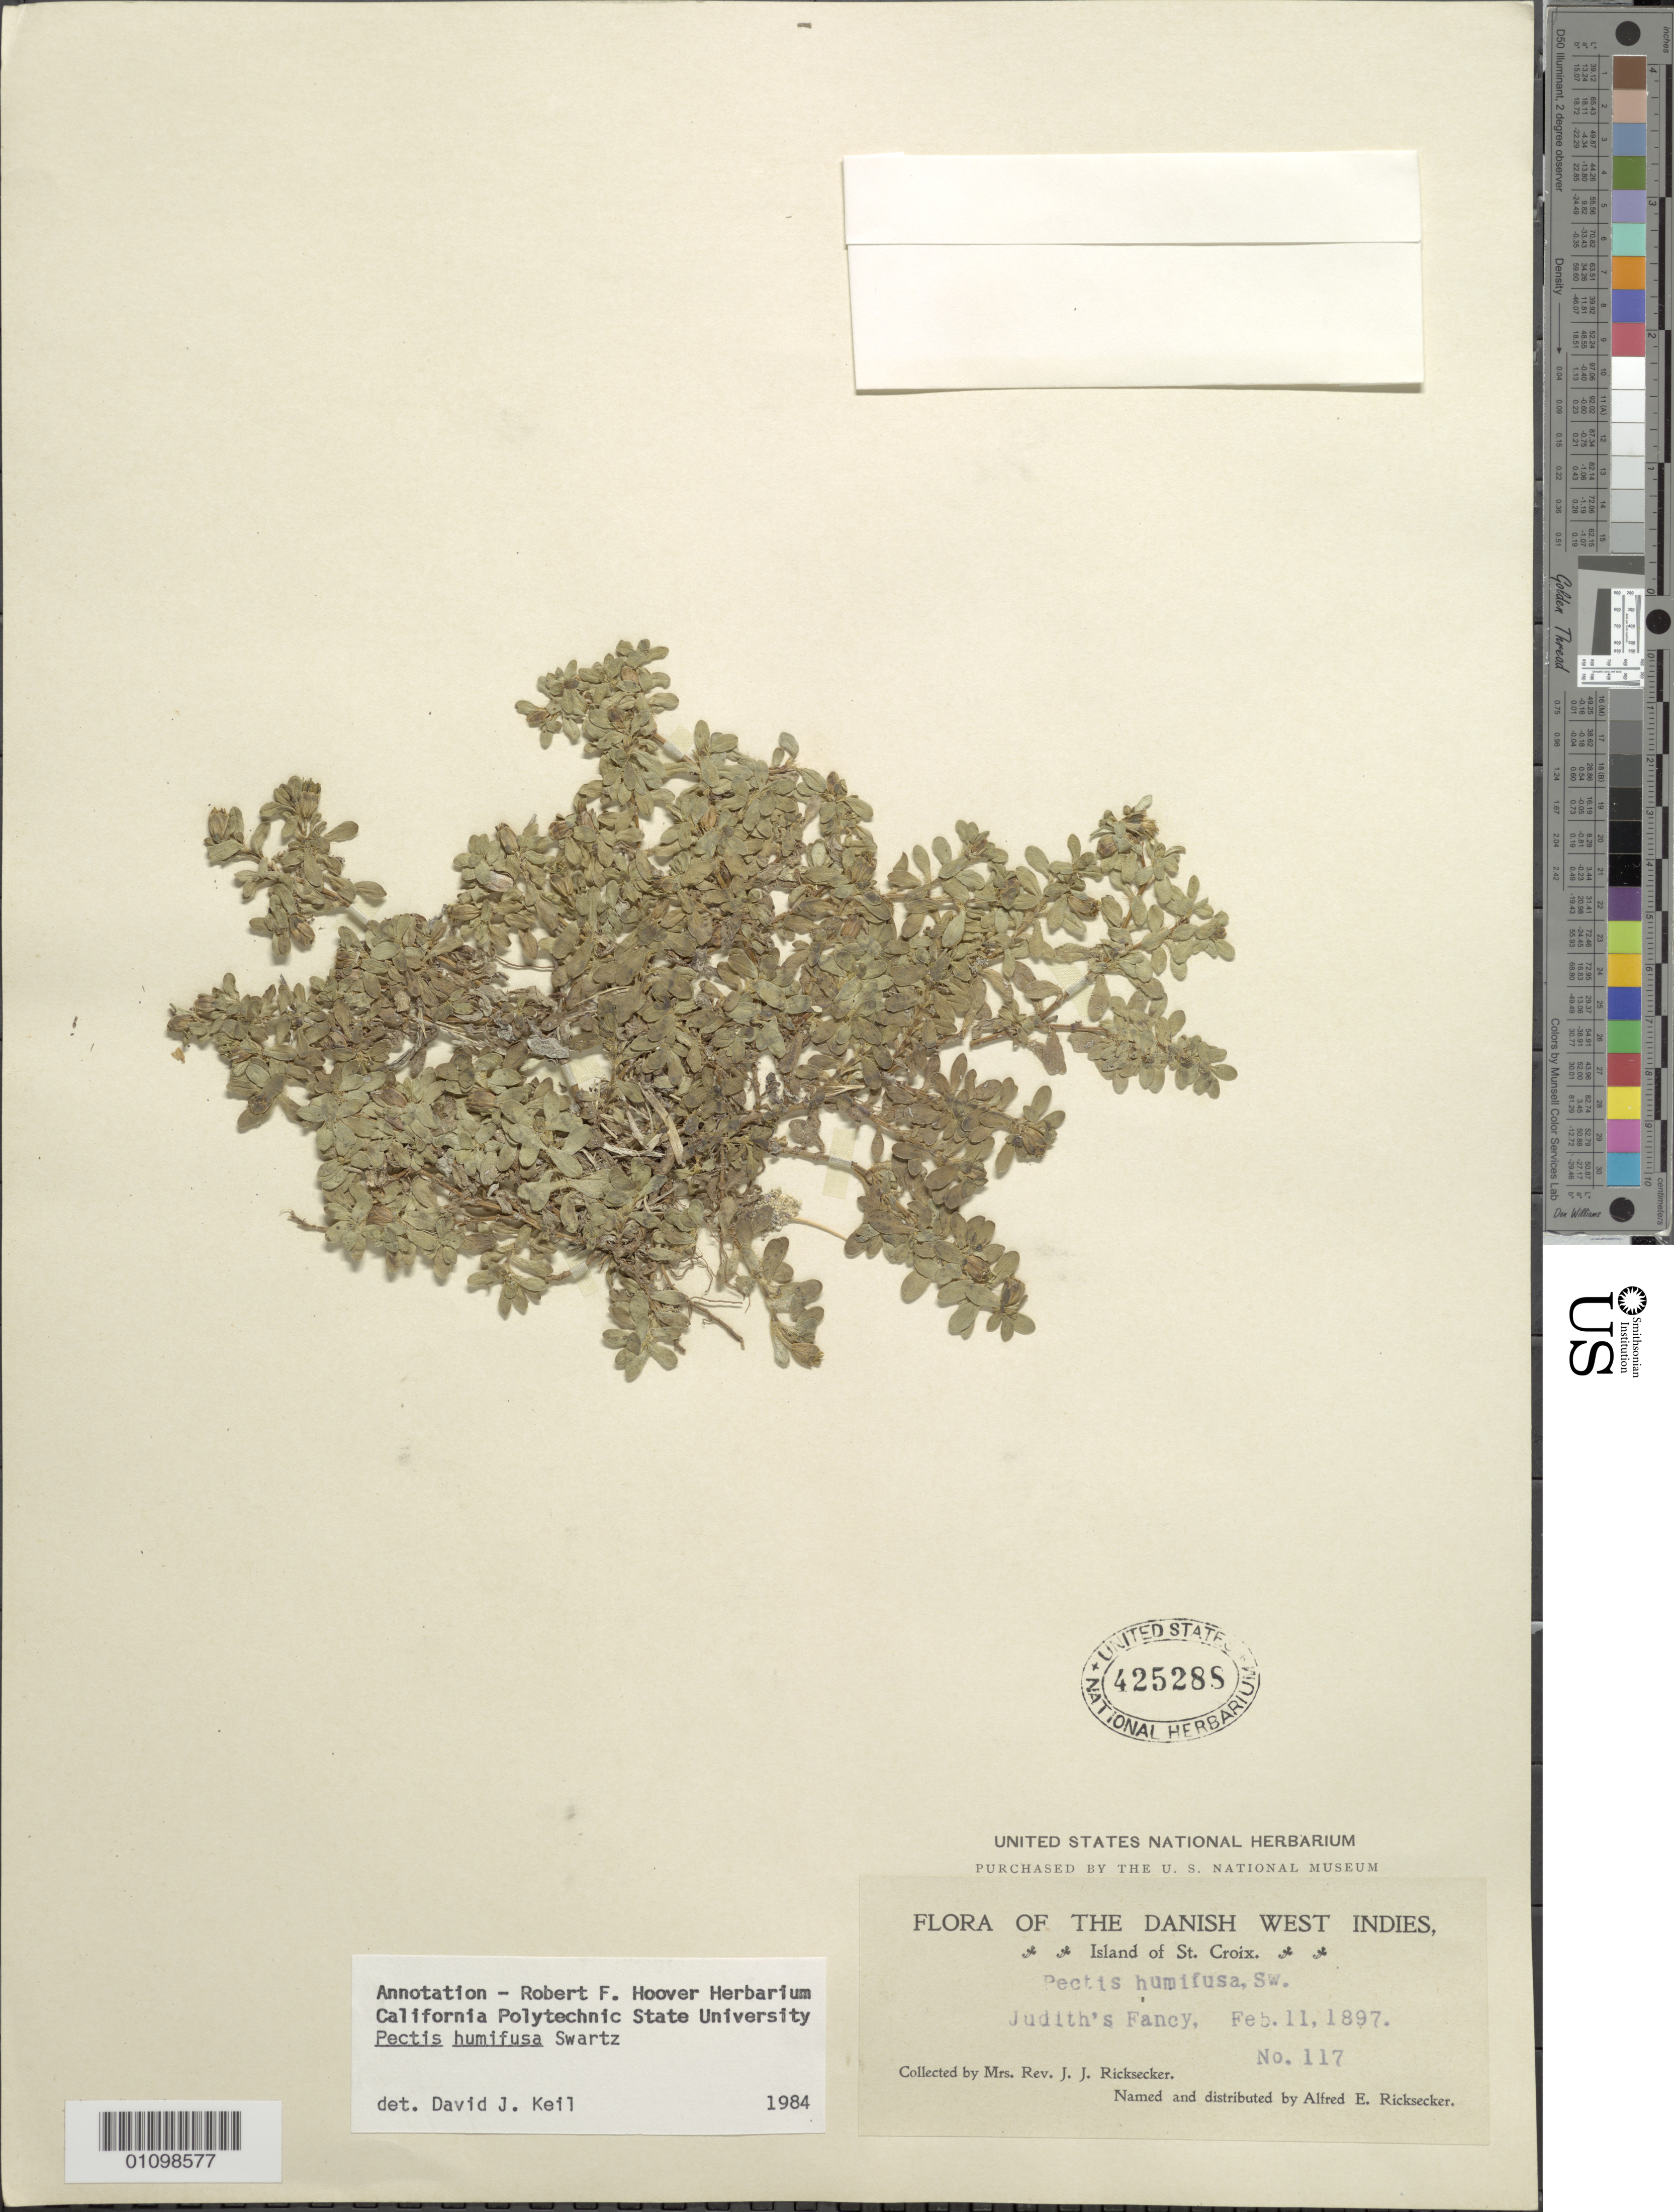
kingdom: Plantae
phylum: Tracheophyta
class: Magnoliopsida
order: Asterales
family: Asteraceae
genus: Pectis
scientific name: Pectis humifusa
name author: Sw.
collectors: Mrs. J. J. Ricksecker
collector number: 117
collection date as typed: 11 Feb 1897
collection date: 1897-02-11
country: U.S. Virgin Islands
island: St. Croix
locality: Judith's Fancy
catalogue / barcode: US 425288